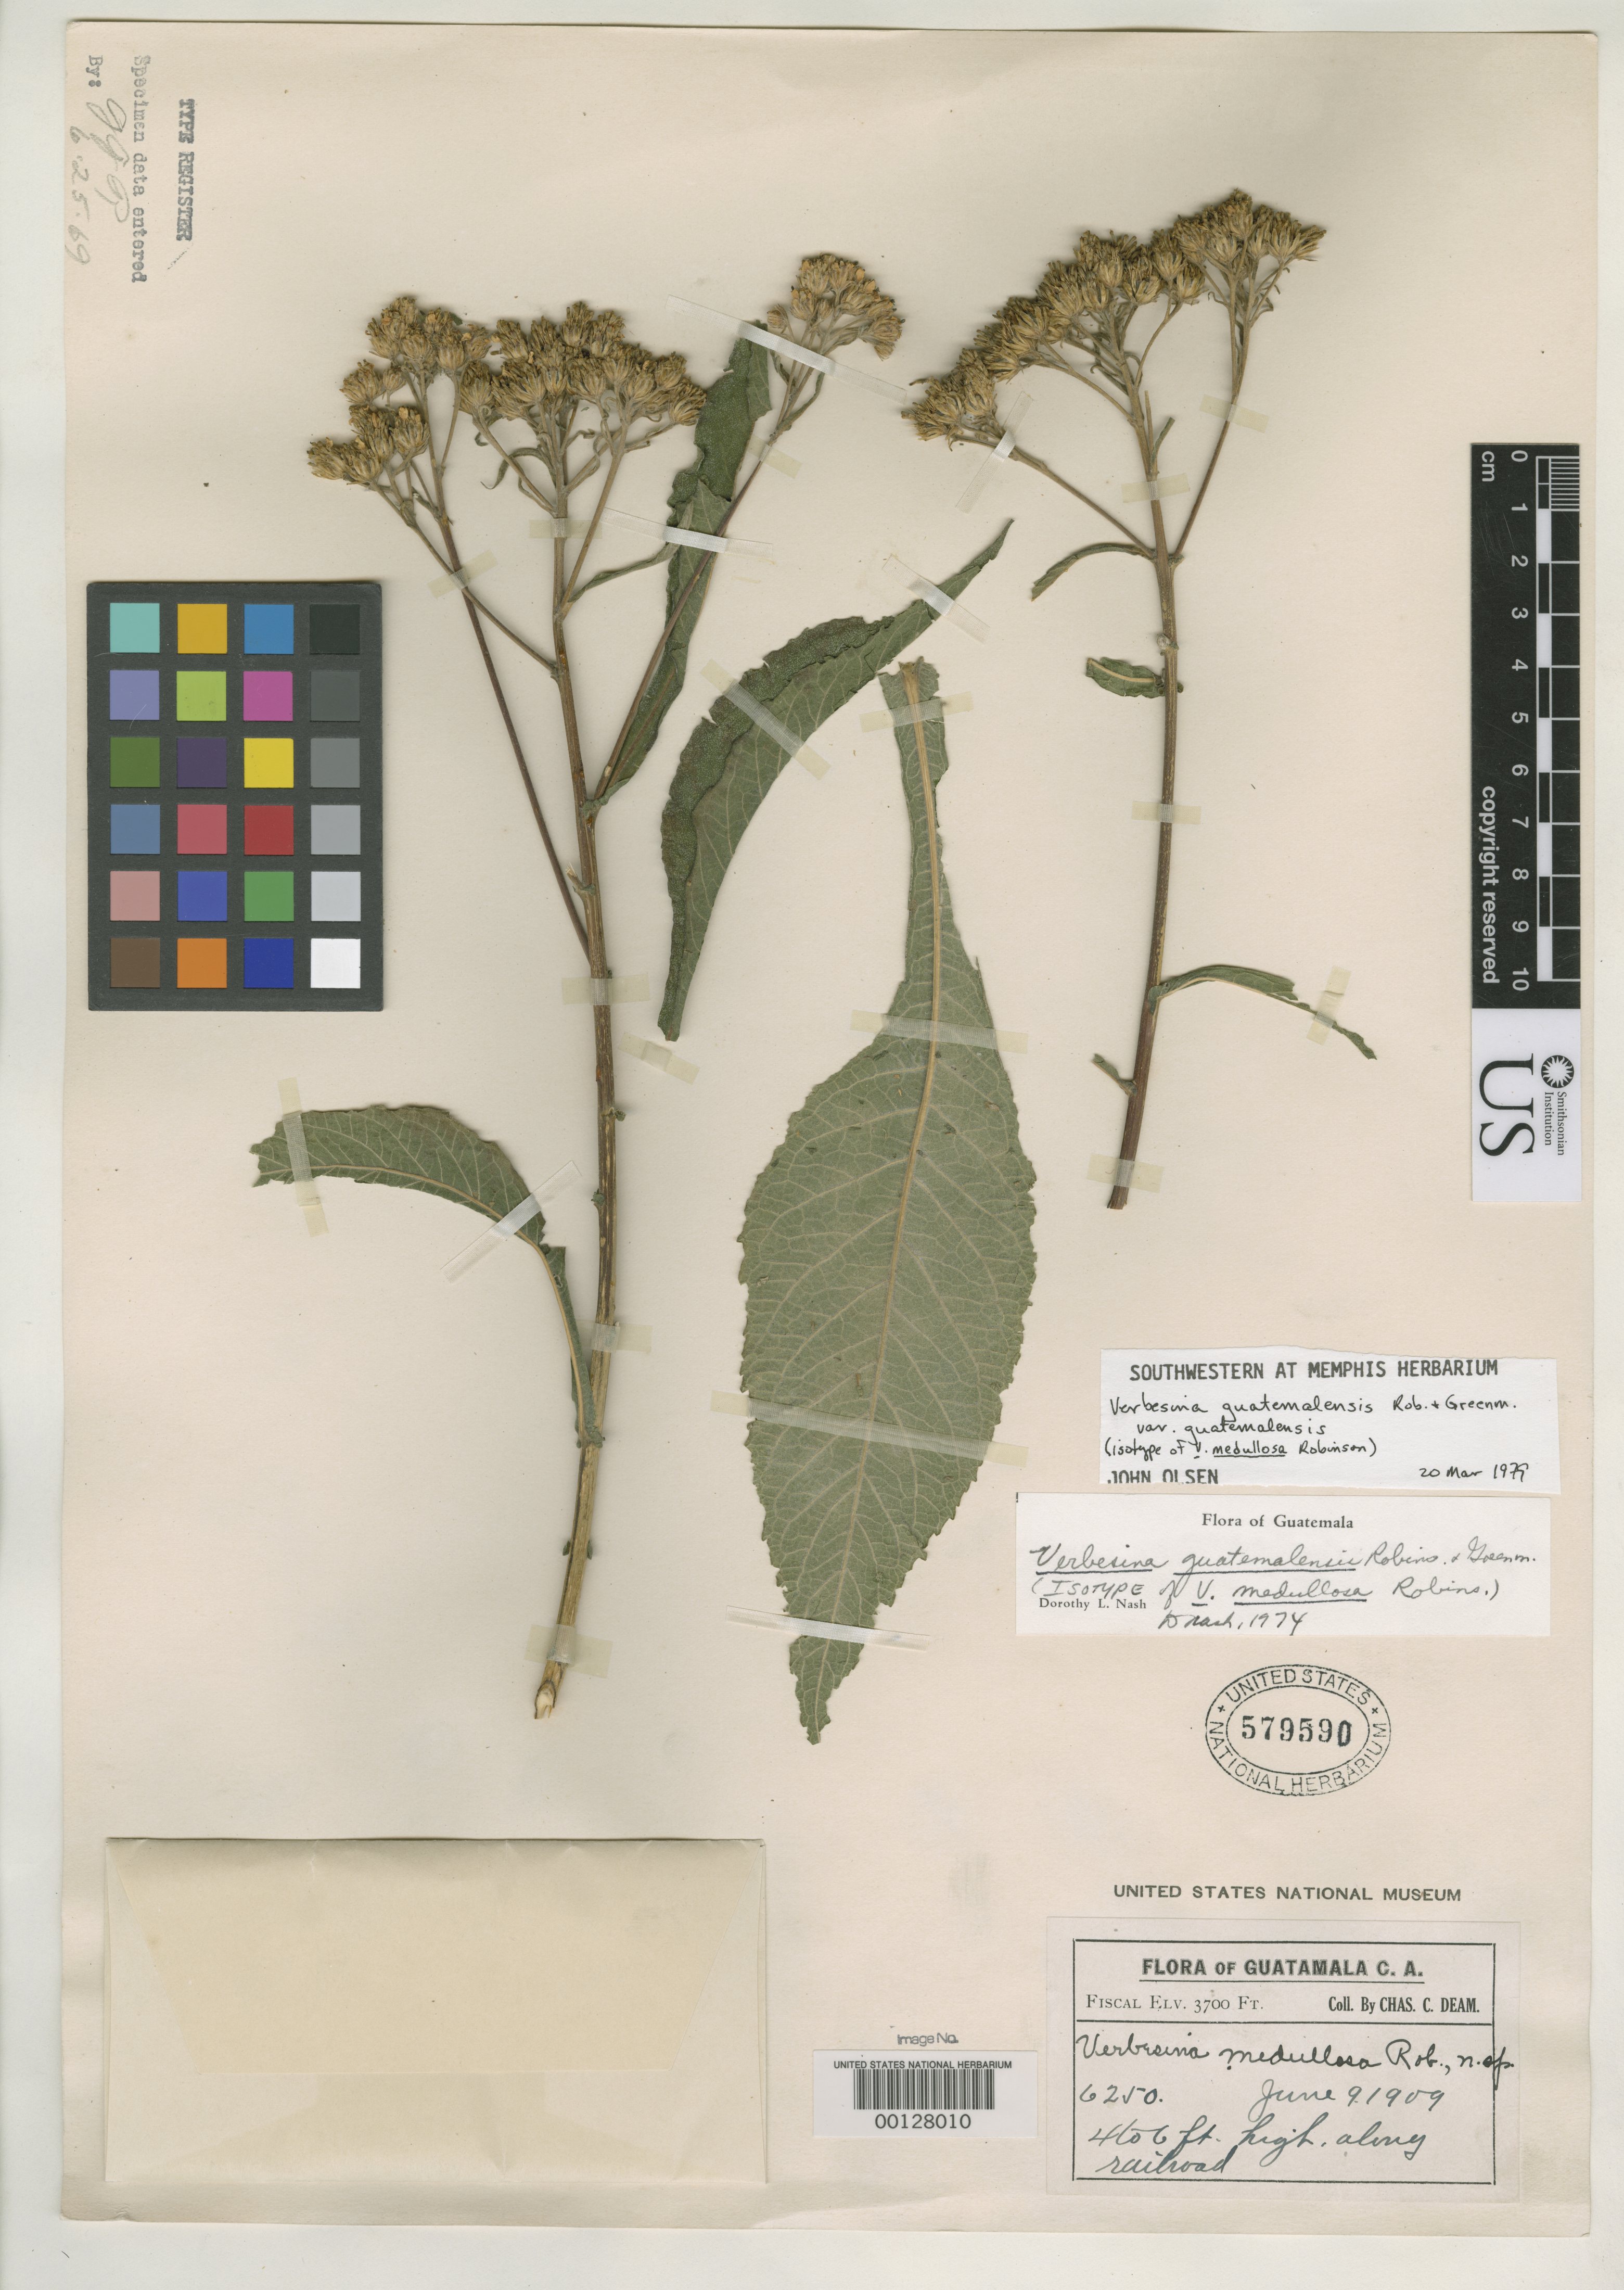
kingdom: Plantae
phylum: Tracheophyta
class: Magnoliopsida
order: Asterales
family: Asteraceae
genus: Verbesina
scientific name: Verbesina medullosa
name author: B.L. Rob.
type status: Isotype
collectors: C. C. Deam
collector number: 6250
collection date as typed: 09 Jun 1909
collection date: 1909-06-09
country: Guatemala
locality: Fiscal.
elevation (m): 1130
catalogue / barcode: US 579590